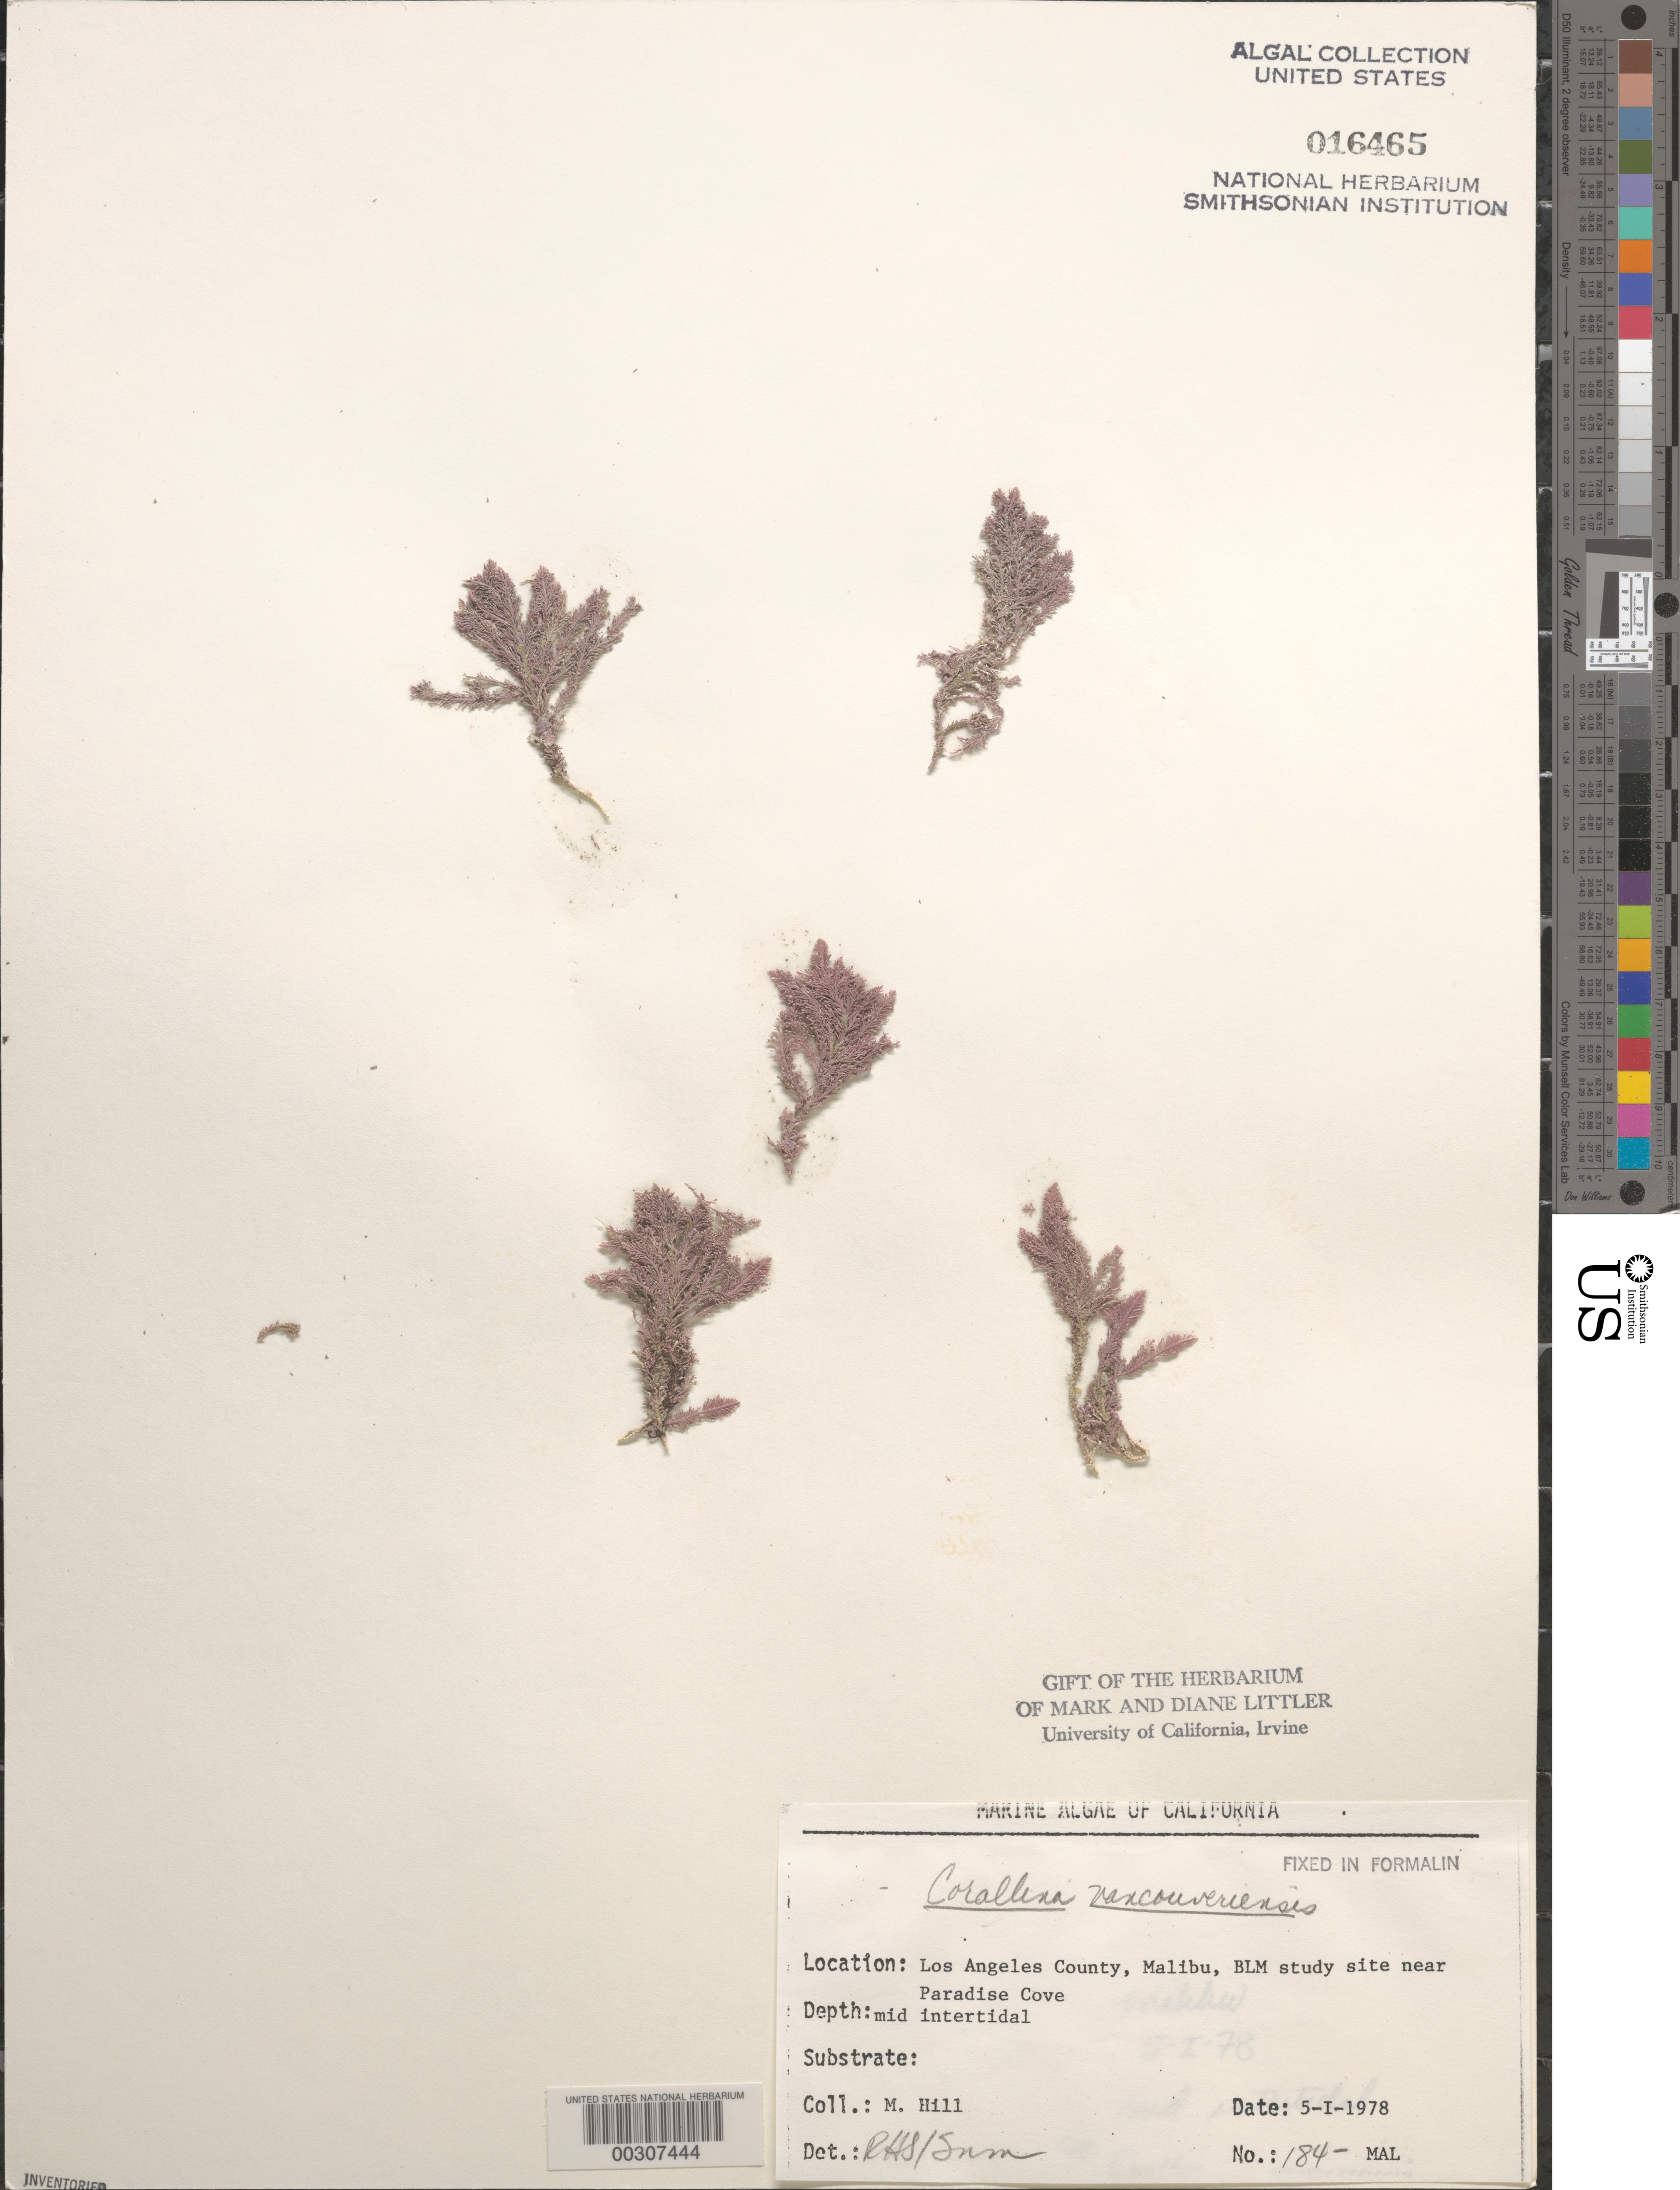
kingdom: Plantae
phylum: Rhodophyta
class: Florideophyceae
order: Corallinales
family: Corallinaceae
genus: Corallina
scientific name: Corallina vancouveriensis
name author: Yendo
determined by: Sims, Robert H.; Murray, S. N.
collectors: M. Hill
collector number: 184-mal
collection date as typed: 05 Jan 1978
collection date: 1978-01-05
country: United States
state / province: California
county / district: Los Angeles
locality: Malibu near Paradise Cove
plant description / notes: BLM-SOCALBIGHT Rocky Intertidal Survey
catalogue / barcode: US 16465